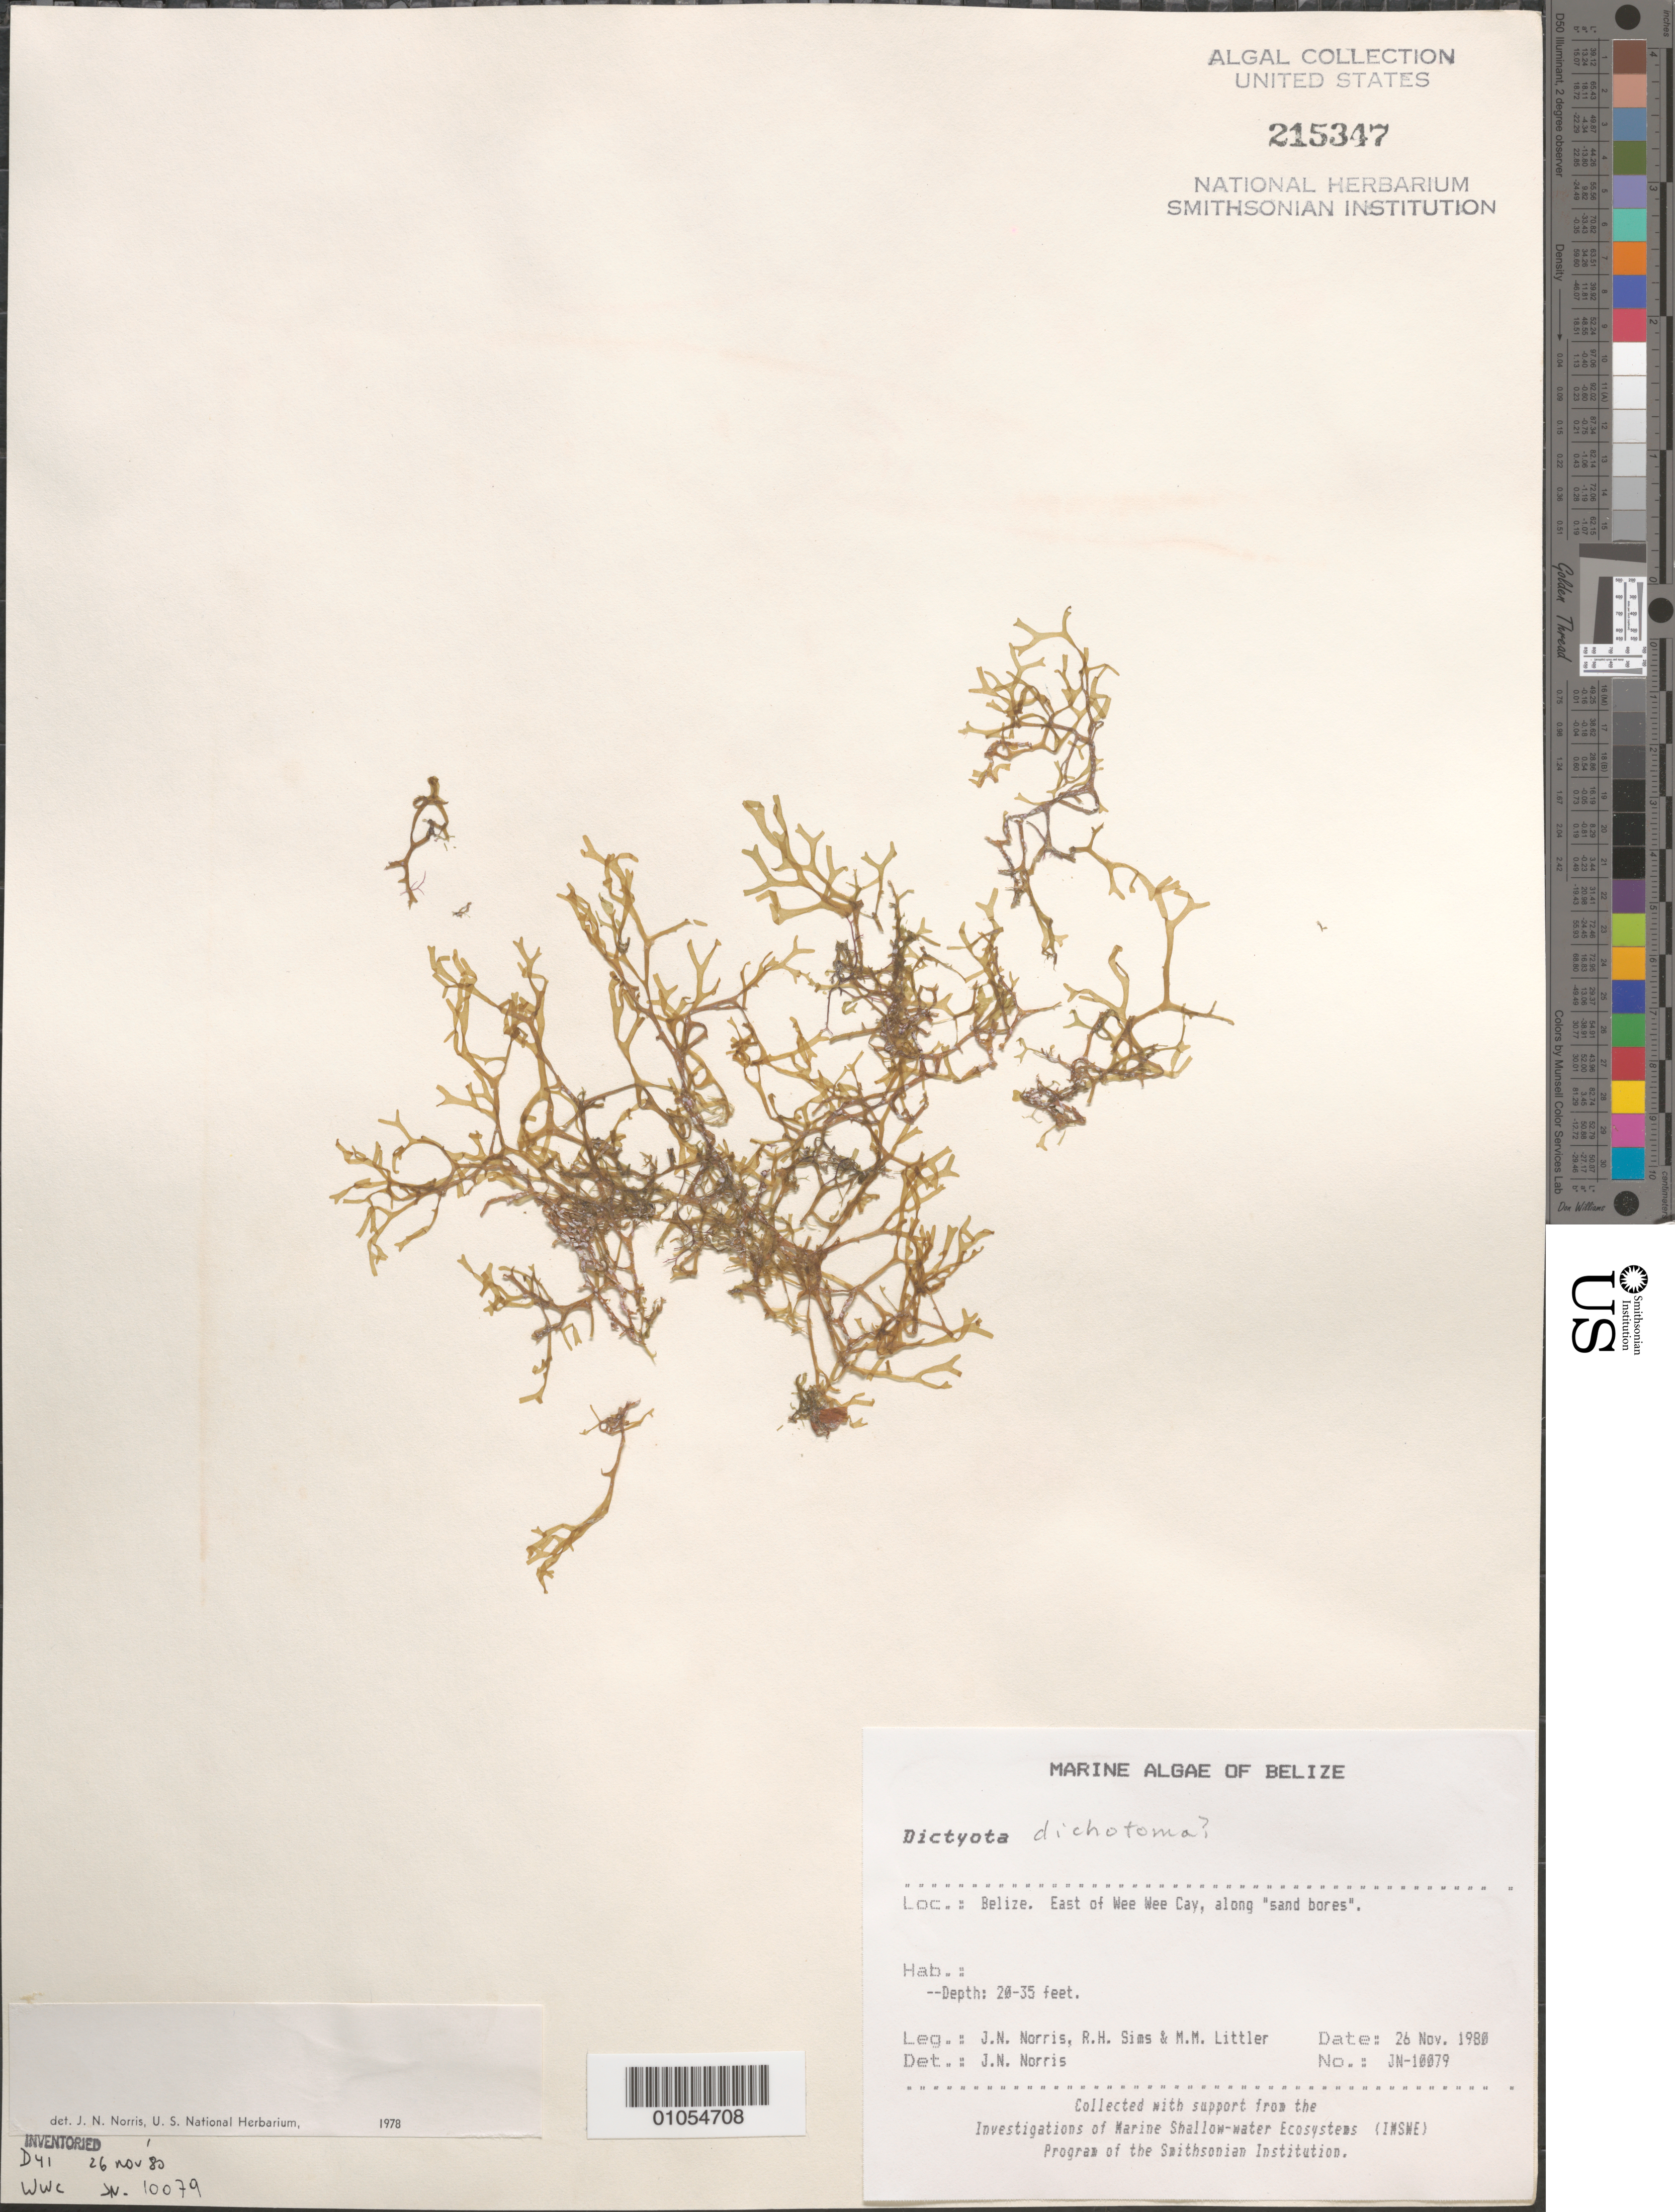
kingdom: Chromista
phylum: Ochrophyta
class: Phaeophyceae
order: Dictyotales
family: Dictyotaceae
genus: Dictyota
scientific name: Dictyota dichotoma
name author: (Huds.) J.V.Lamouroux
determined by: Norris, James N.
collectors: J. N. Norris, R. H. Sims & M. M. Littler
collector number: JN-10079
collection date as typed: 26 Nov 1980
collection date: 1980-11-26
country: Belize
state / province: Stann Creek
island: Wee Wee Cay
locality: East of Wee Wee Cay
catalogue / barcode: US 215347